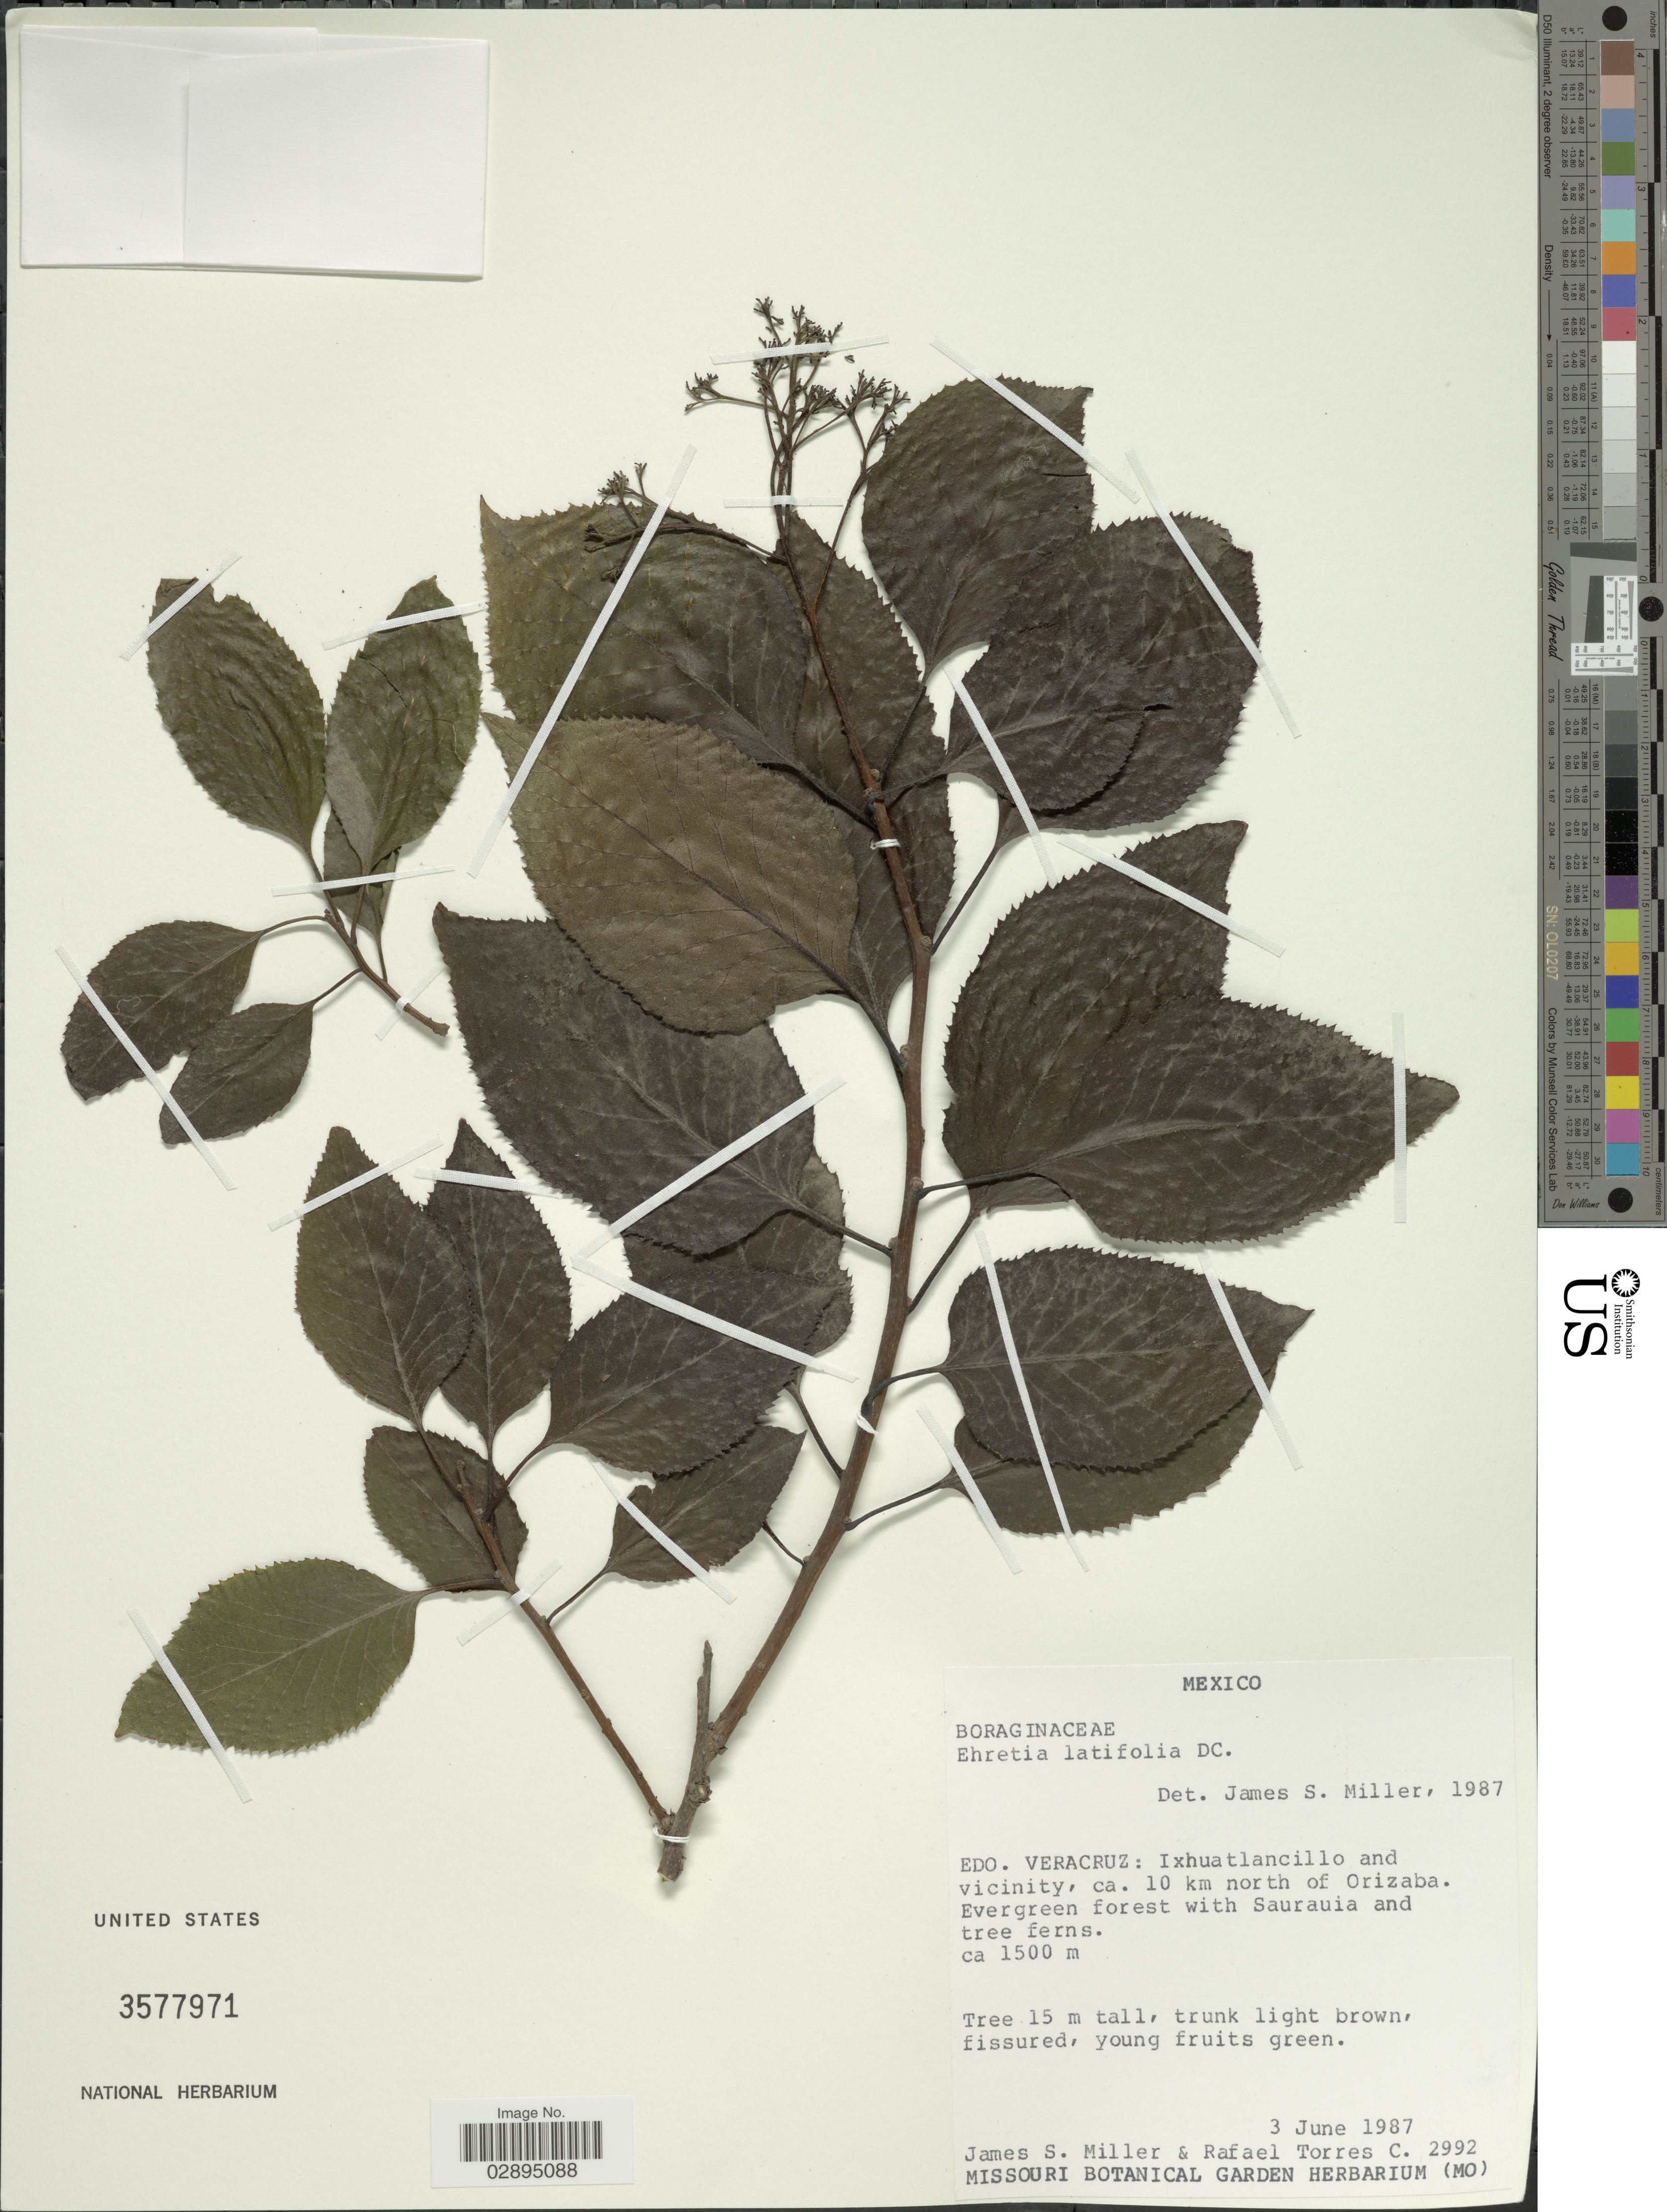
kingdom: Plantae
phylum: Tracheophyta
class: Magnoliopsida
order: Boraginales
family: Ehretiaceae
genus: Ehretia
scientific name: Ehretia latifolia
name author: DC.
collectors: J. S. Miller & R. Torres C.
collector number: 2992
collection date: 1987-06-03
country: Mexico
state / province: Veracruz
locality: Edo. Veracruz: Ixhuatlancillo and vicinity, ca. 10 km north of Orizaba.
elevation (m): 1500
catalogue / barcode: US 3577971